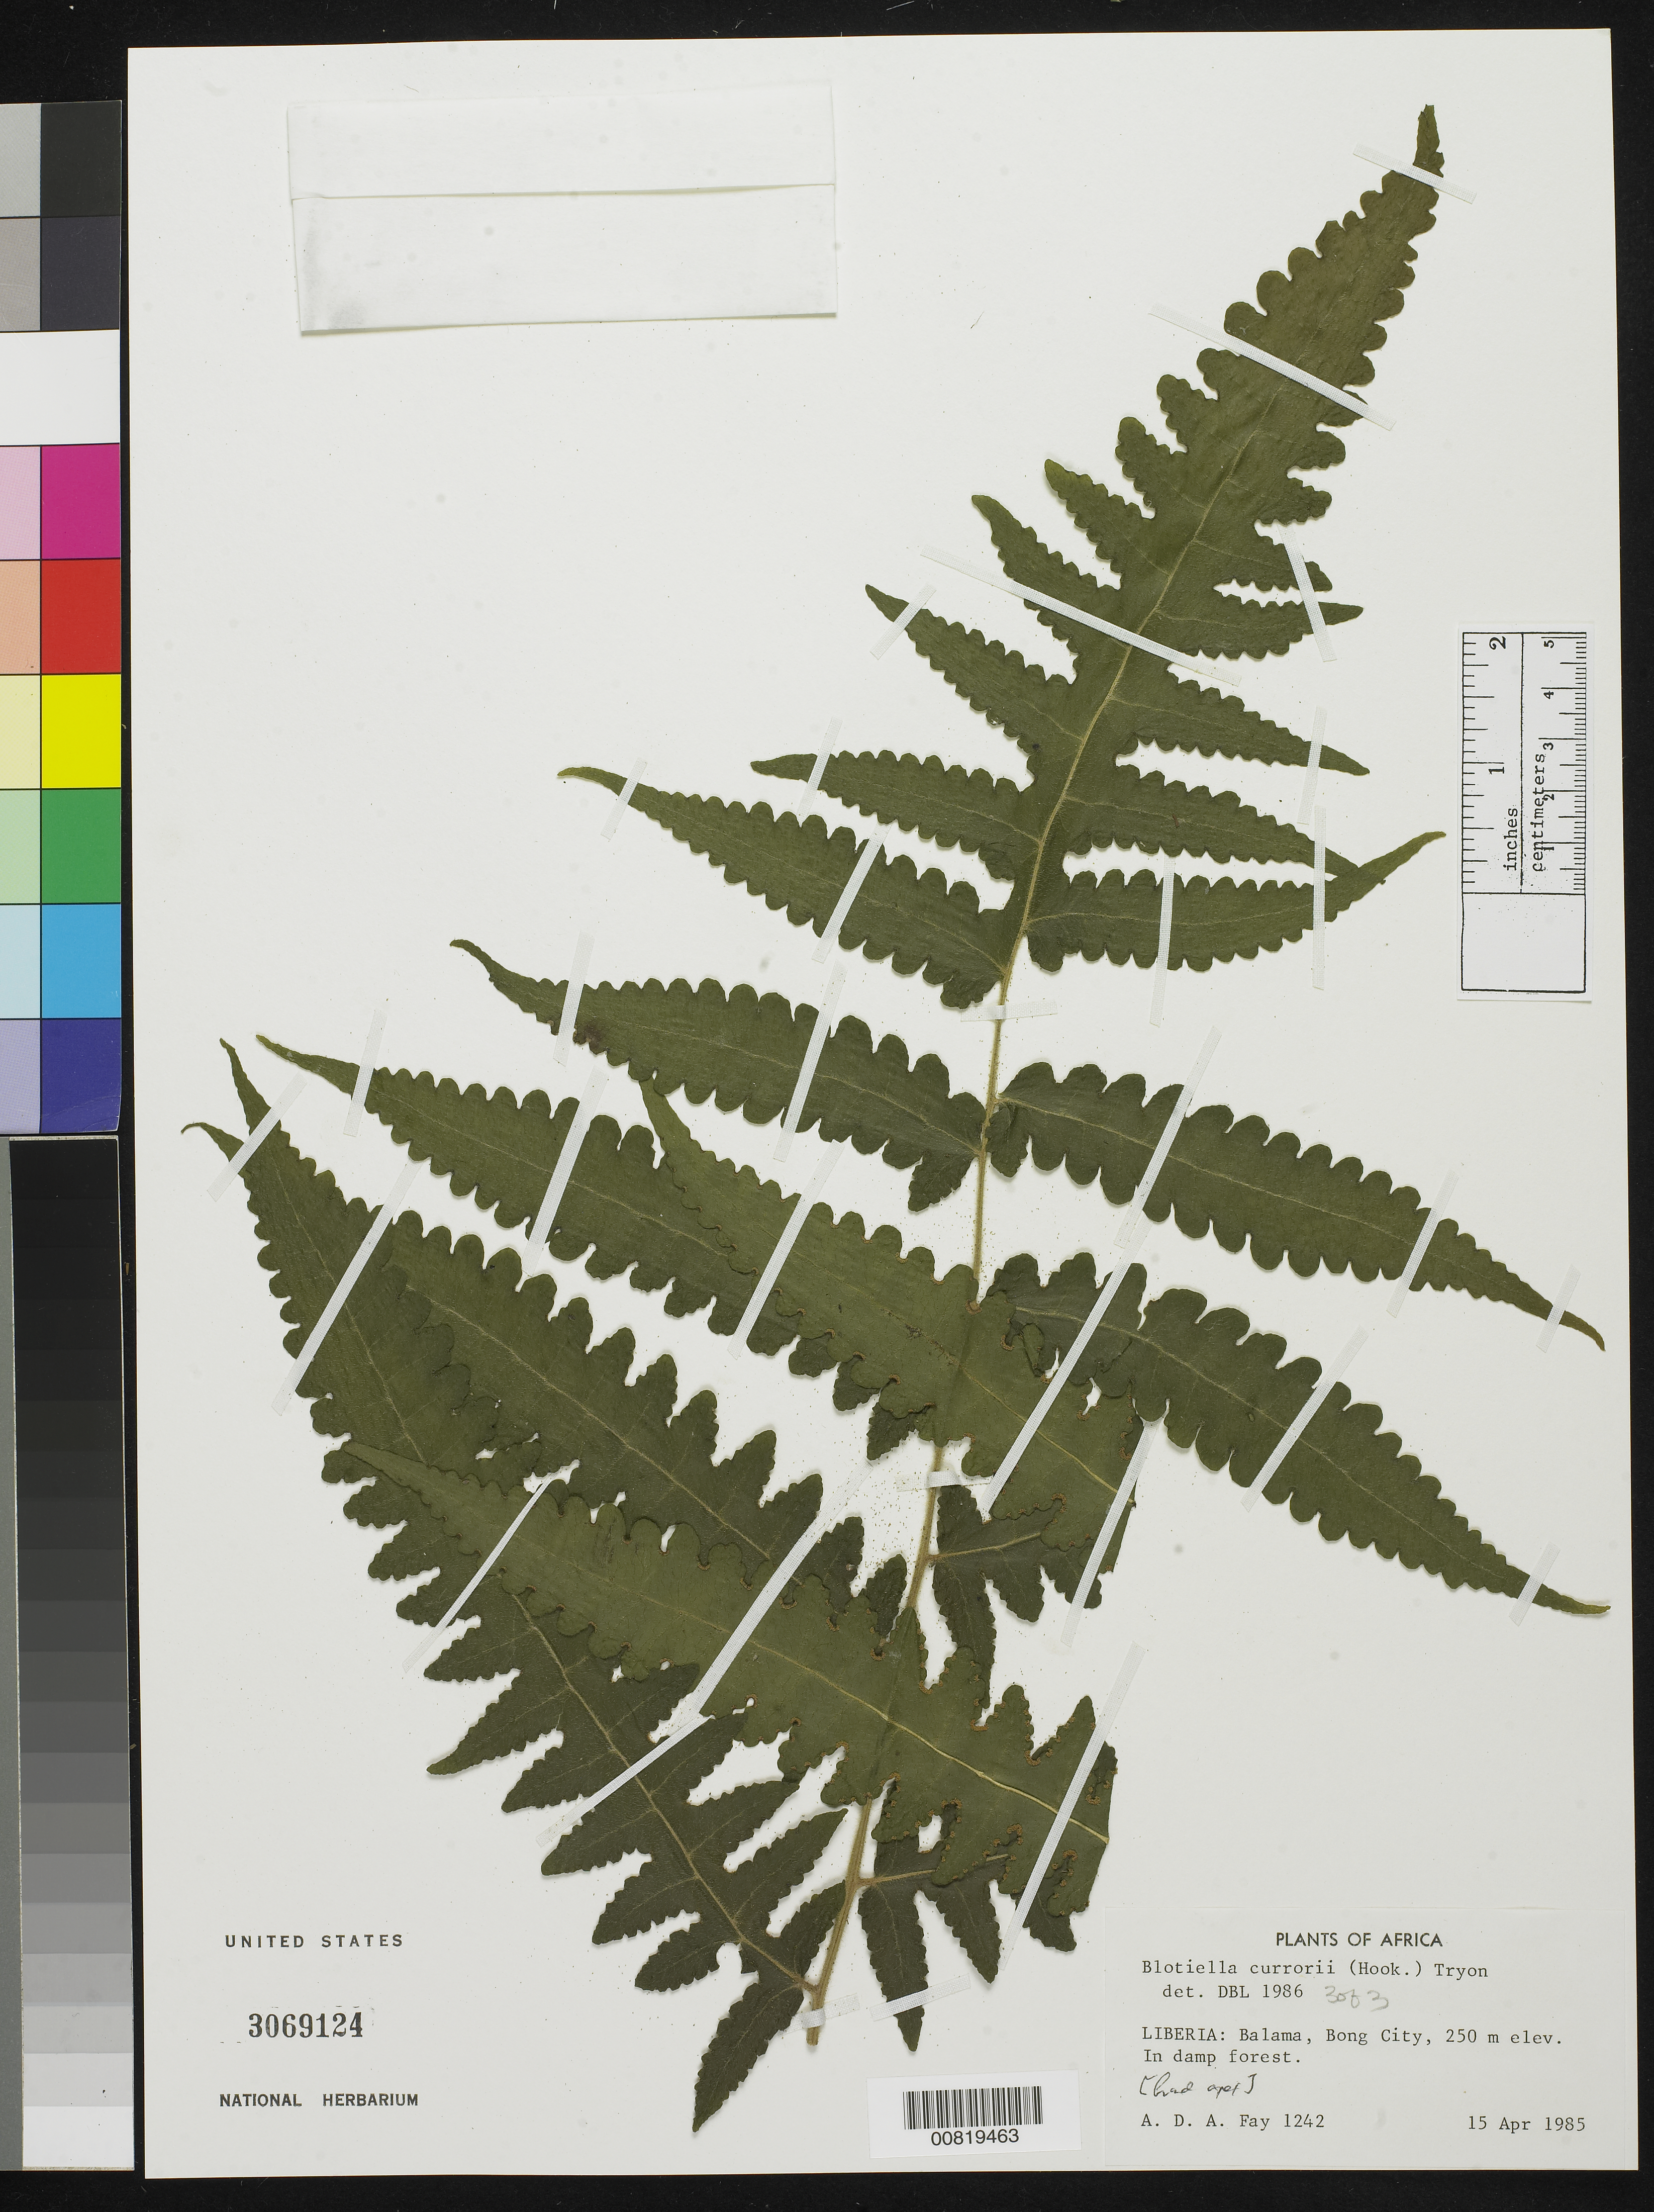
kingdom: Plantae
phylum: Tracheophyta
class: Polypodiopsida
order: Polypodiales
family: Dennstaedtiaceae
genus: Blotiella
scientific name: Blotiella currorii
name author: Hook.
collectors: A. Fay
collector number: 1242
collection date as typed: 15 Apr 1985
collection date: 1985-04-15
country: Liberia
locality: Balama, Bong City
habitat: Damp Forest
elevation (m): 250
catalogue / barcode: US 3069124